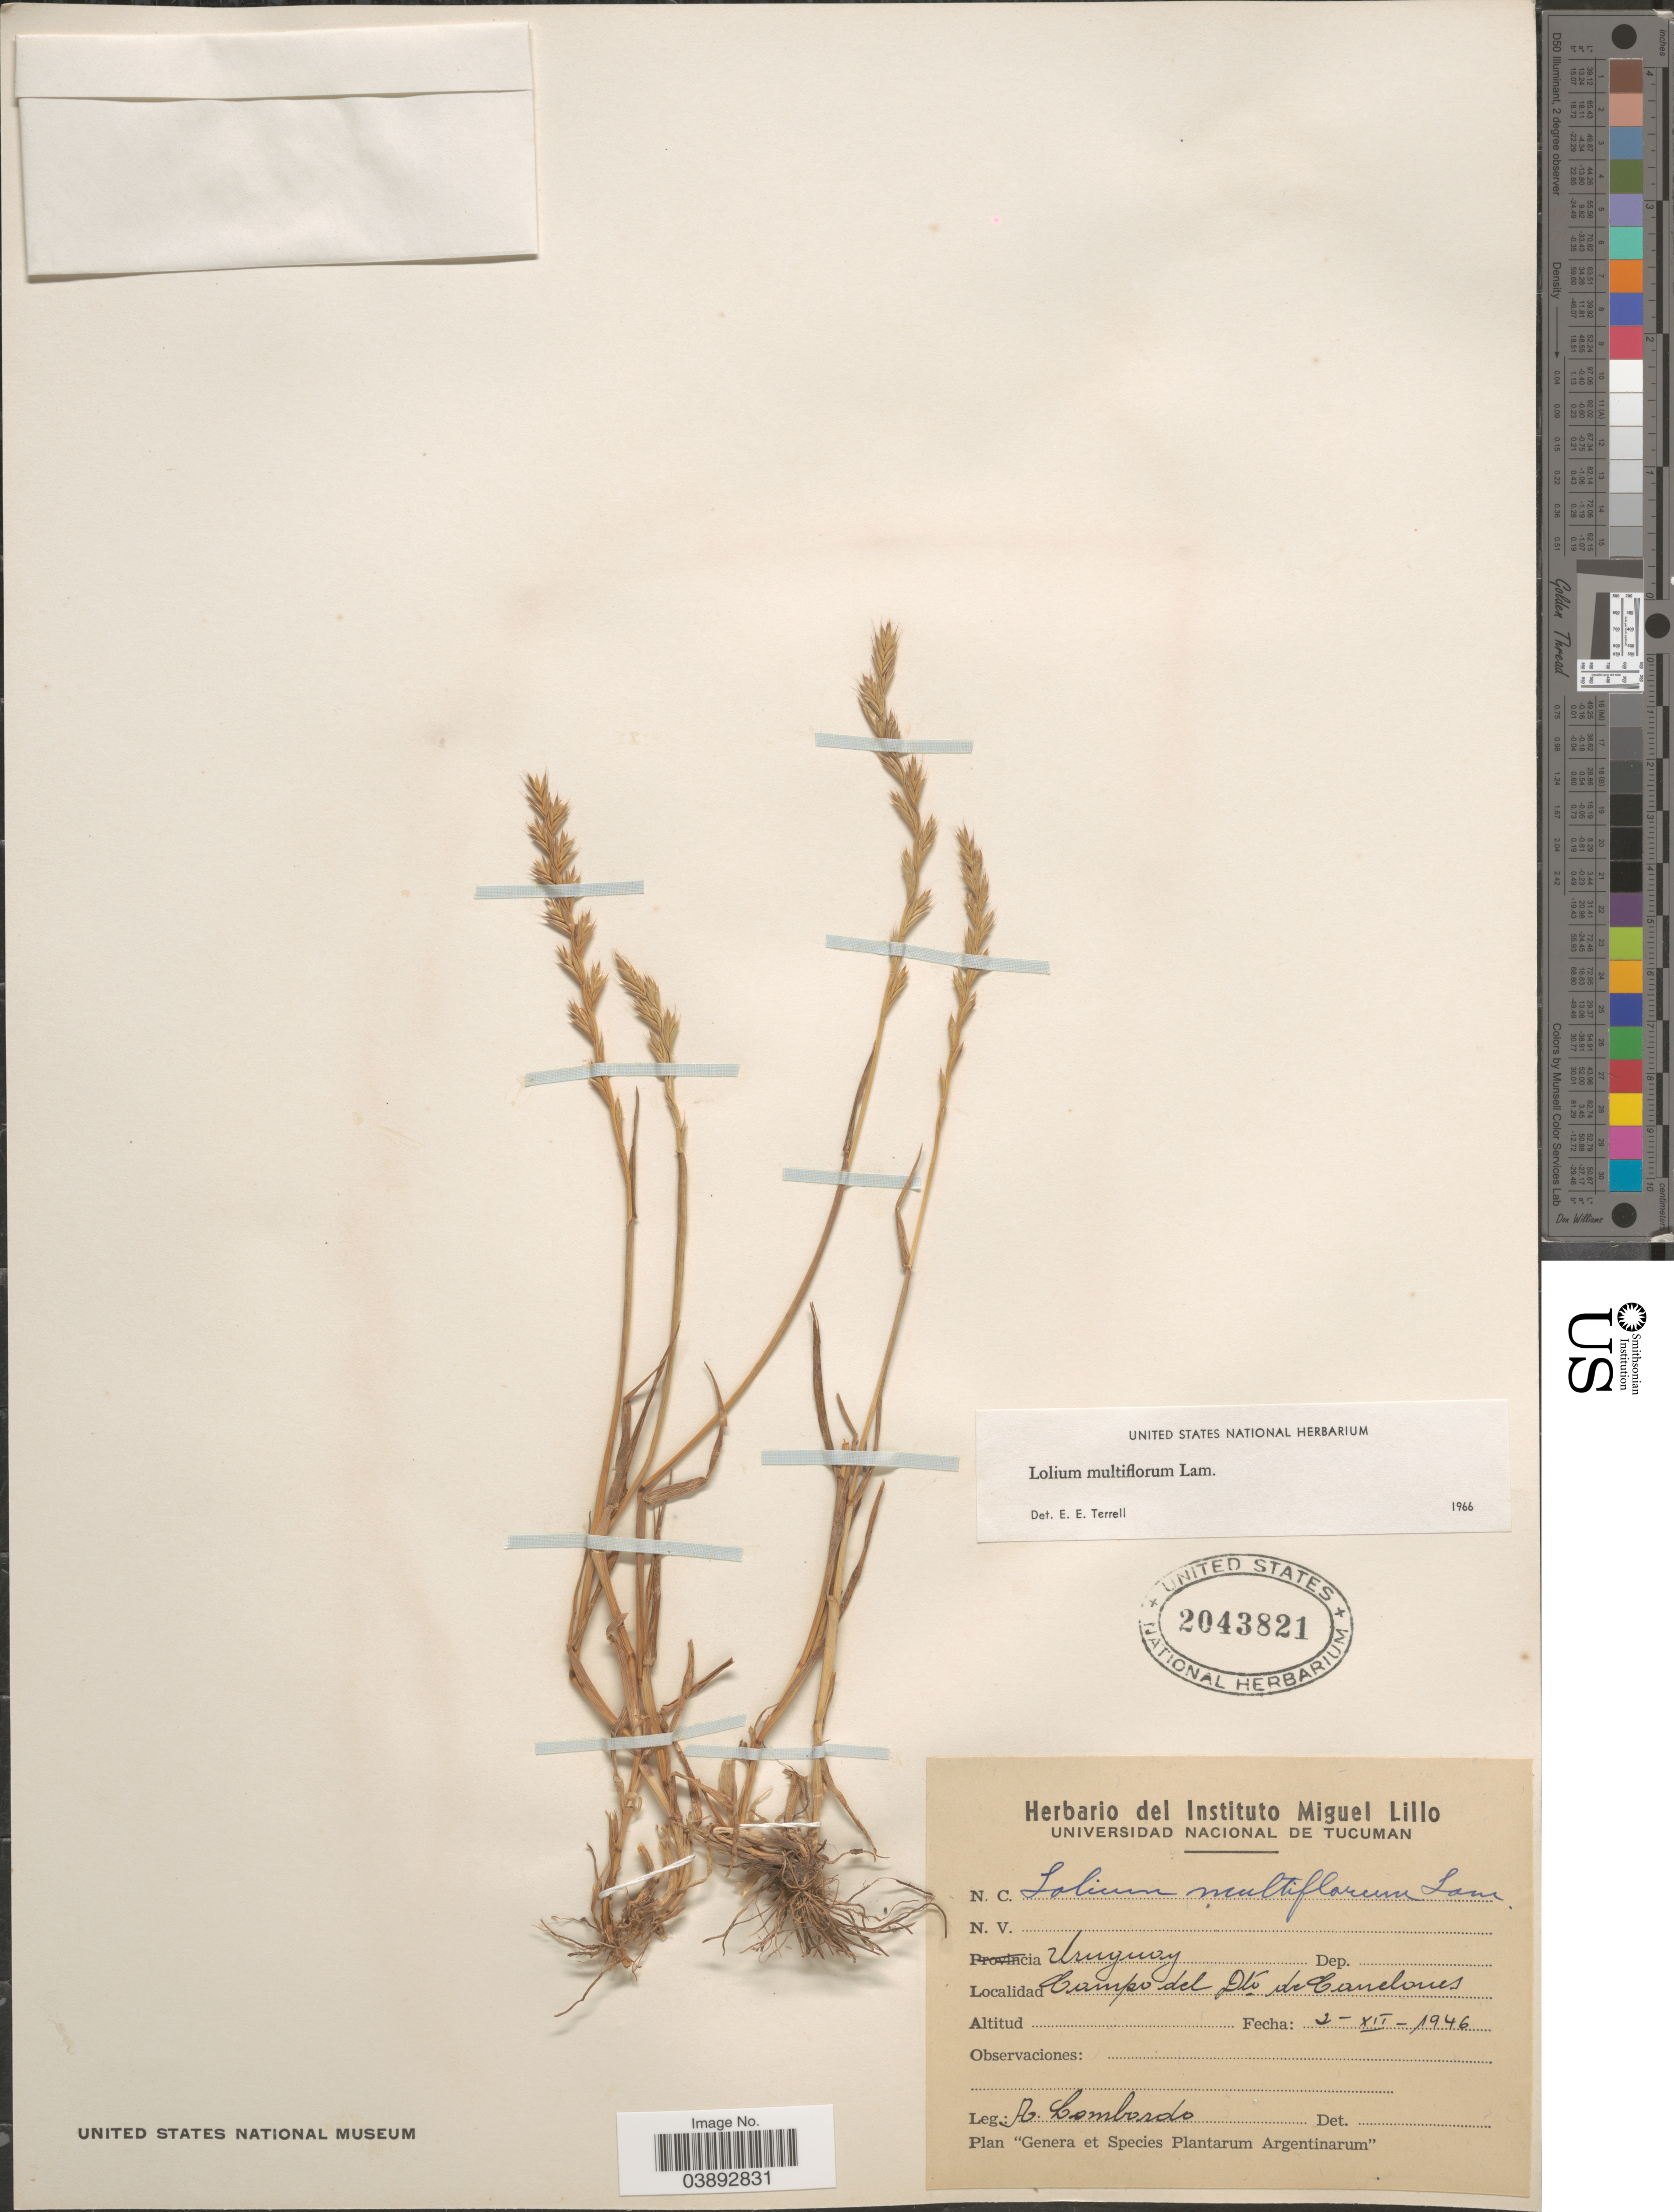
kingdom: Plantae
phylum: Tracheophyta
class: Liliopsida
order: Poales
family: Poaceae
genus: Lolium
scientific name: Lolium multiflorum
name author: Lam.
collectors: A. Lombardo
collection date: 1946-12-02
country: Uruguay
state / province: Canelones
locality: Campo del Dto de Canelones.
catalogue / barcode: US 2043821